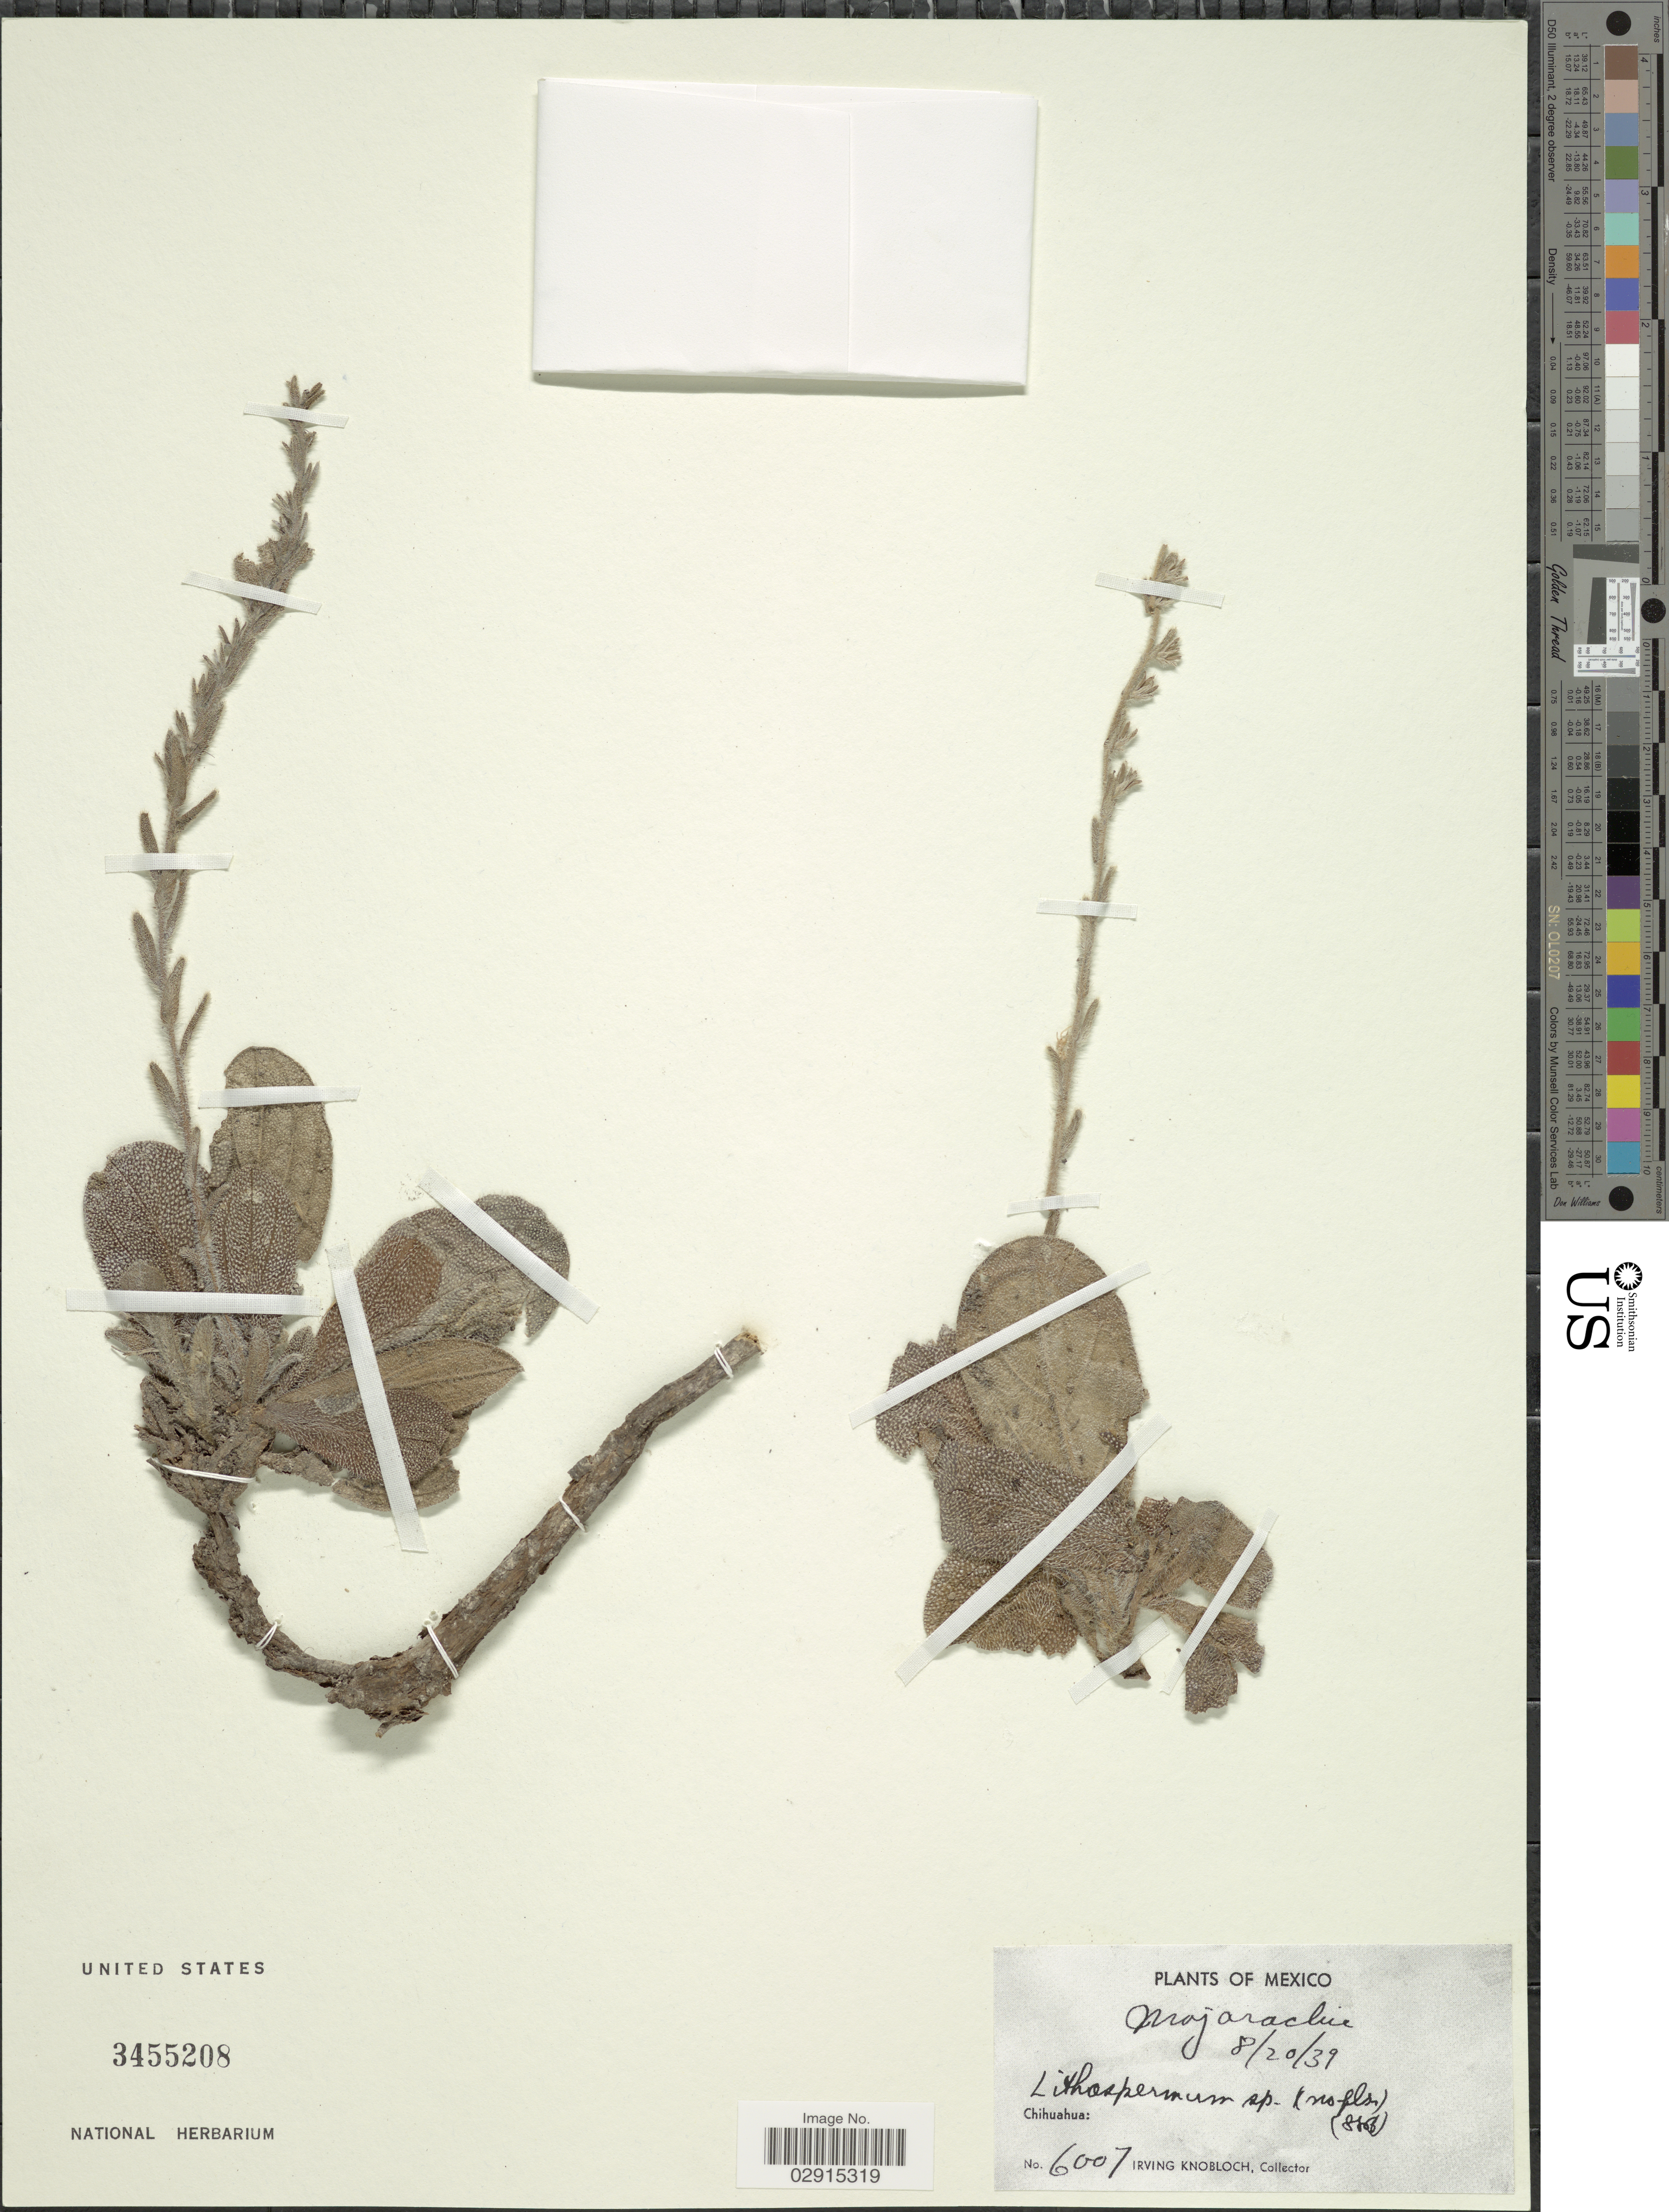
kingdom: Plantae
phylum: Tracheophyta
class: Magnoliopsida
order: Boraginales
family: Boraginaceae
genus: Lithospermum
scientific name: Lithospermum sp.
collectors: I. W. Knobloch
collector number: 6007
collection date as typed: Transcribed d/m/y: 20/8/39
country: Mexico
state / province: Chihuahua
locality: Chihuahua.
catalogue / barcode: US 3455208